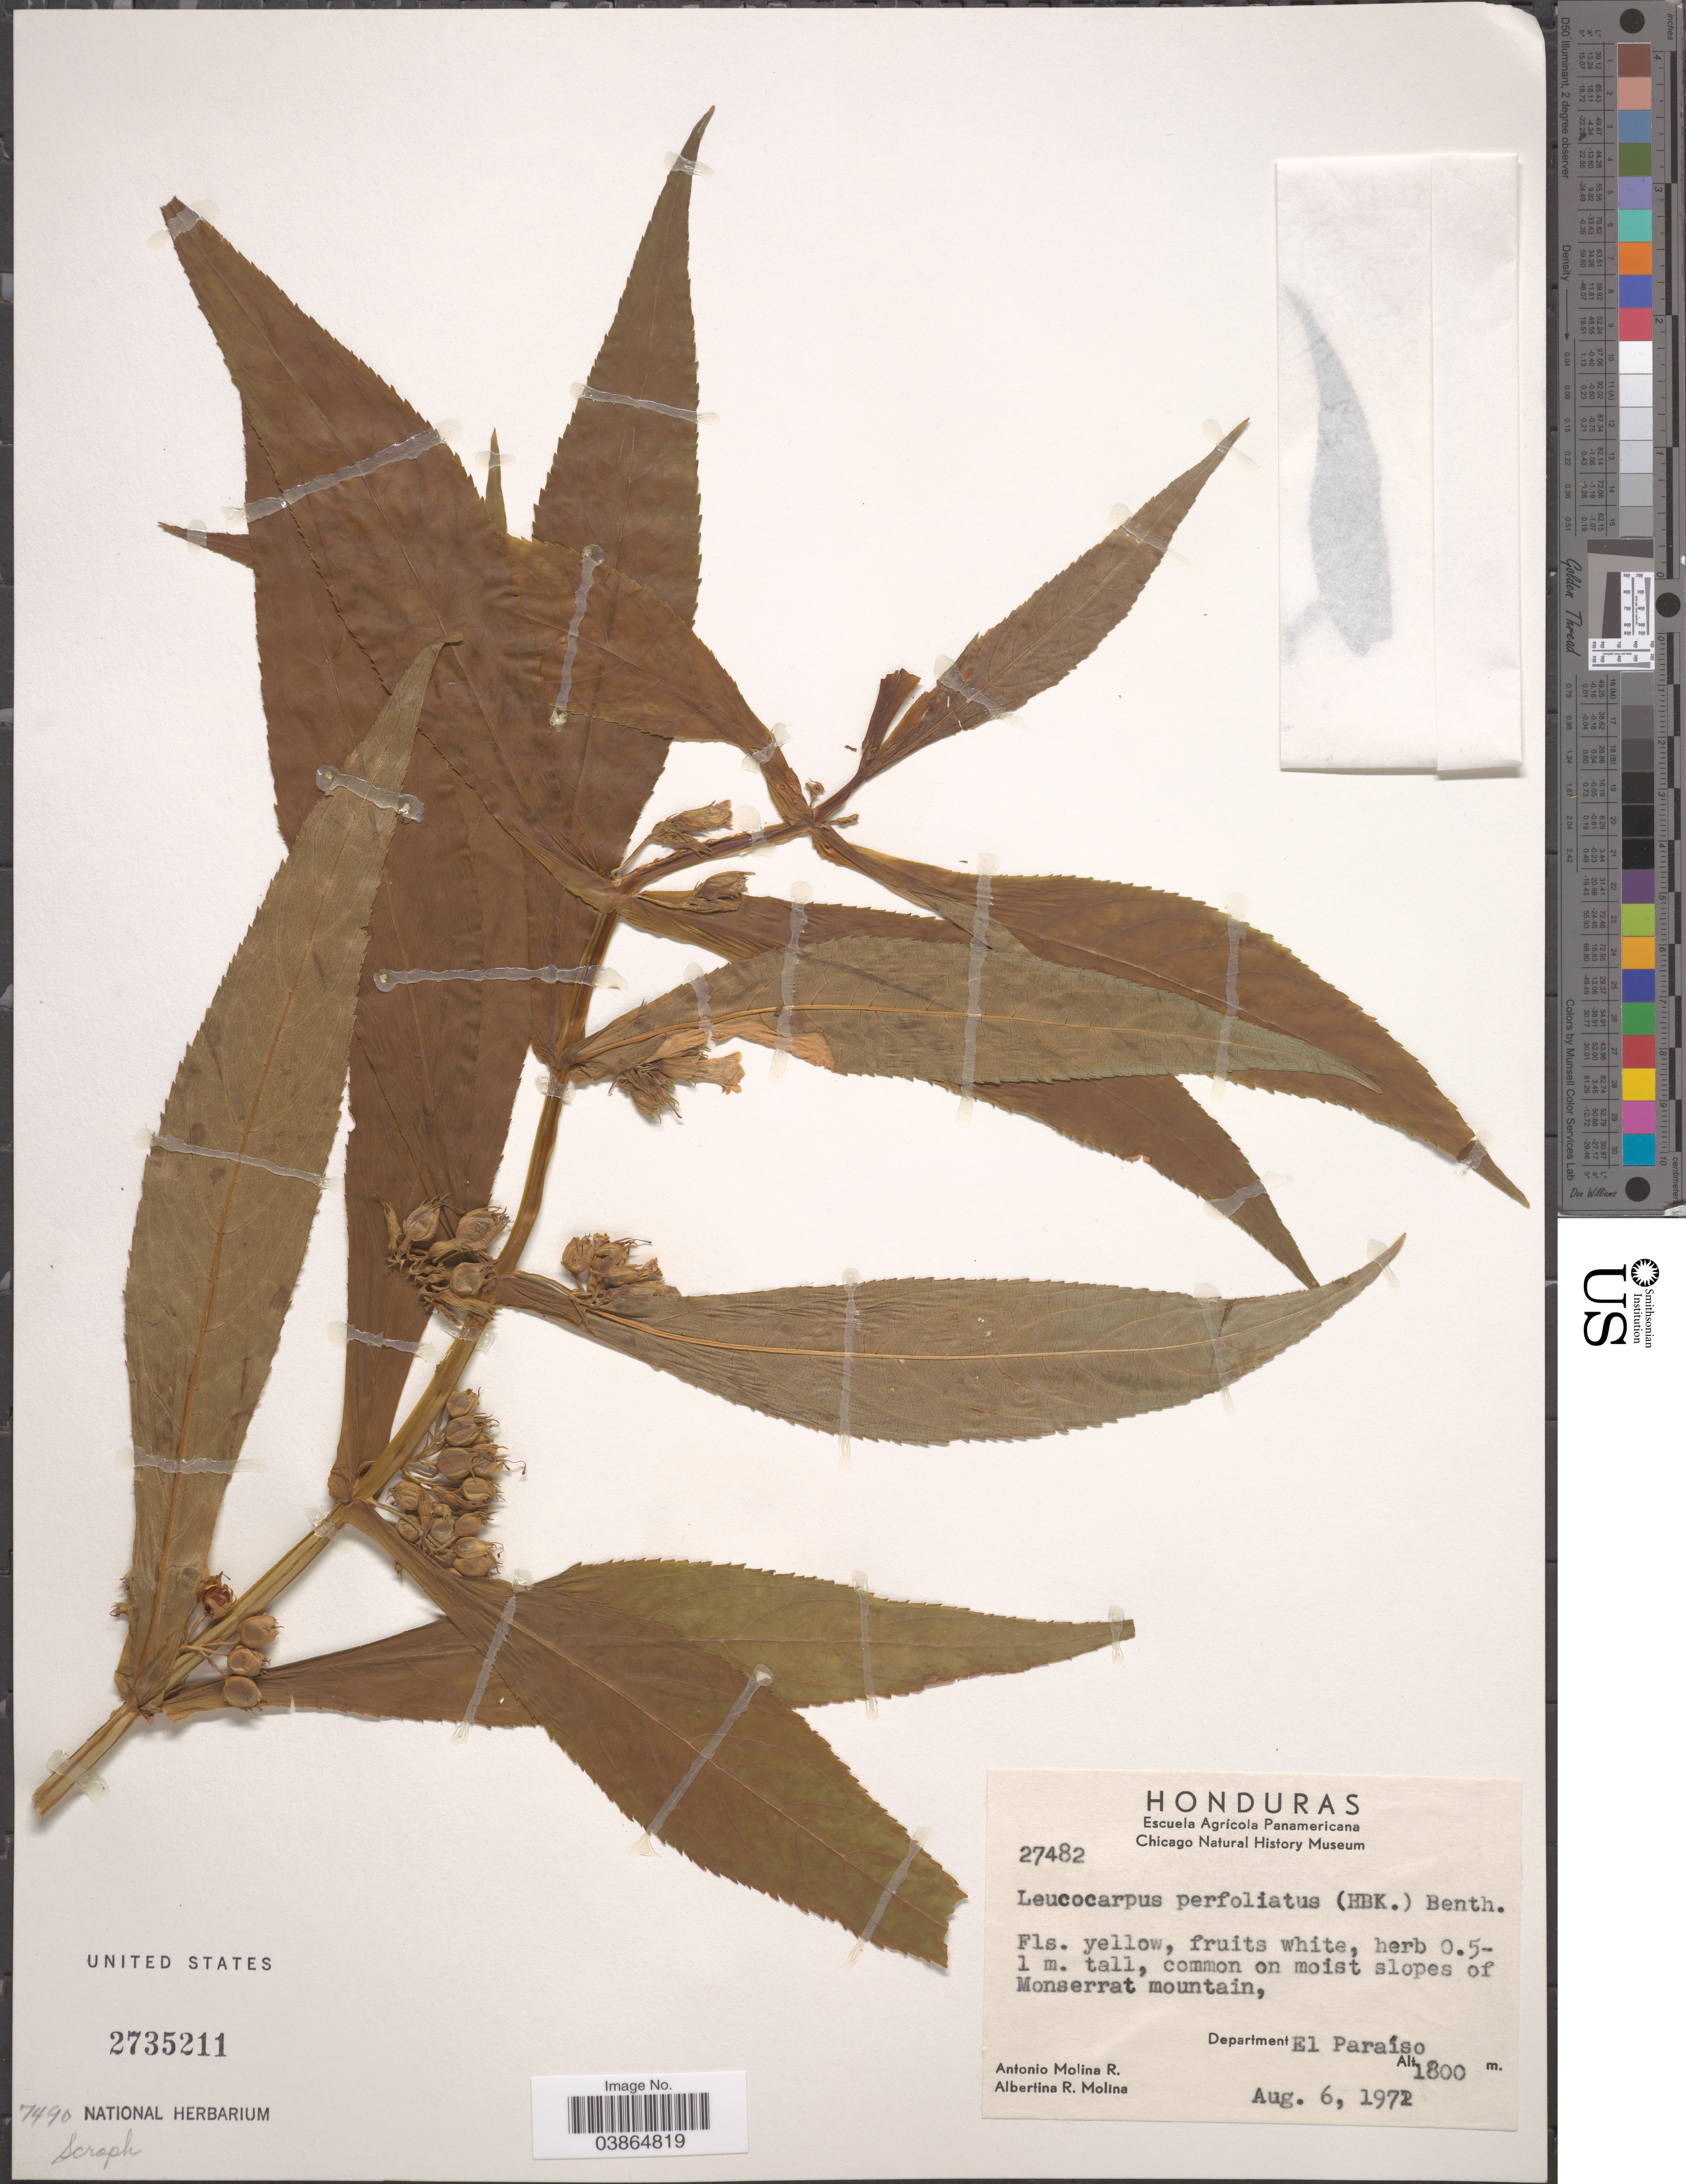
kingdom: Plantae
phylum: Tracheophyta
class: Magnoliopsida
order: Lamiales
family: Phrymaceae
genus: Leucocarpus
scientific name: Leucocarpus alatus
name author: D. Don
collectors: A. Molina R. & A. R. Molina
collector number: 27482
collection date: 1972-08-06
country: Honduras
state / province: El Paraiso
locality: On moist slopes of Monserrat mountain, Department El Paraíso.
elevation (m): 1800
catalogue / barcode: US 2735211